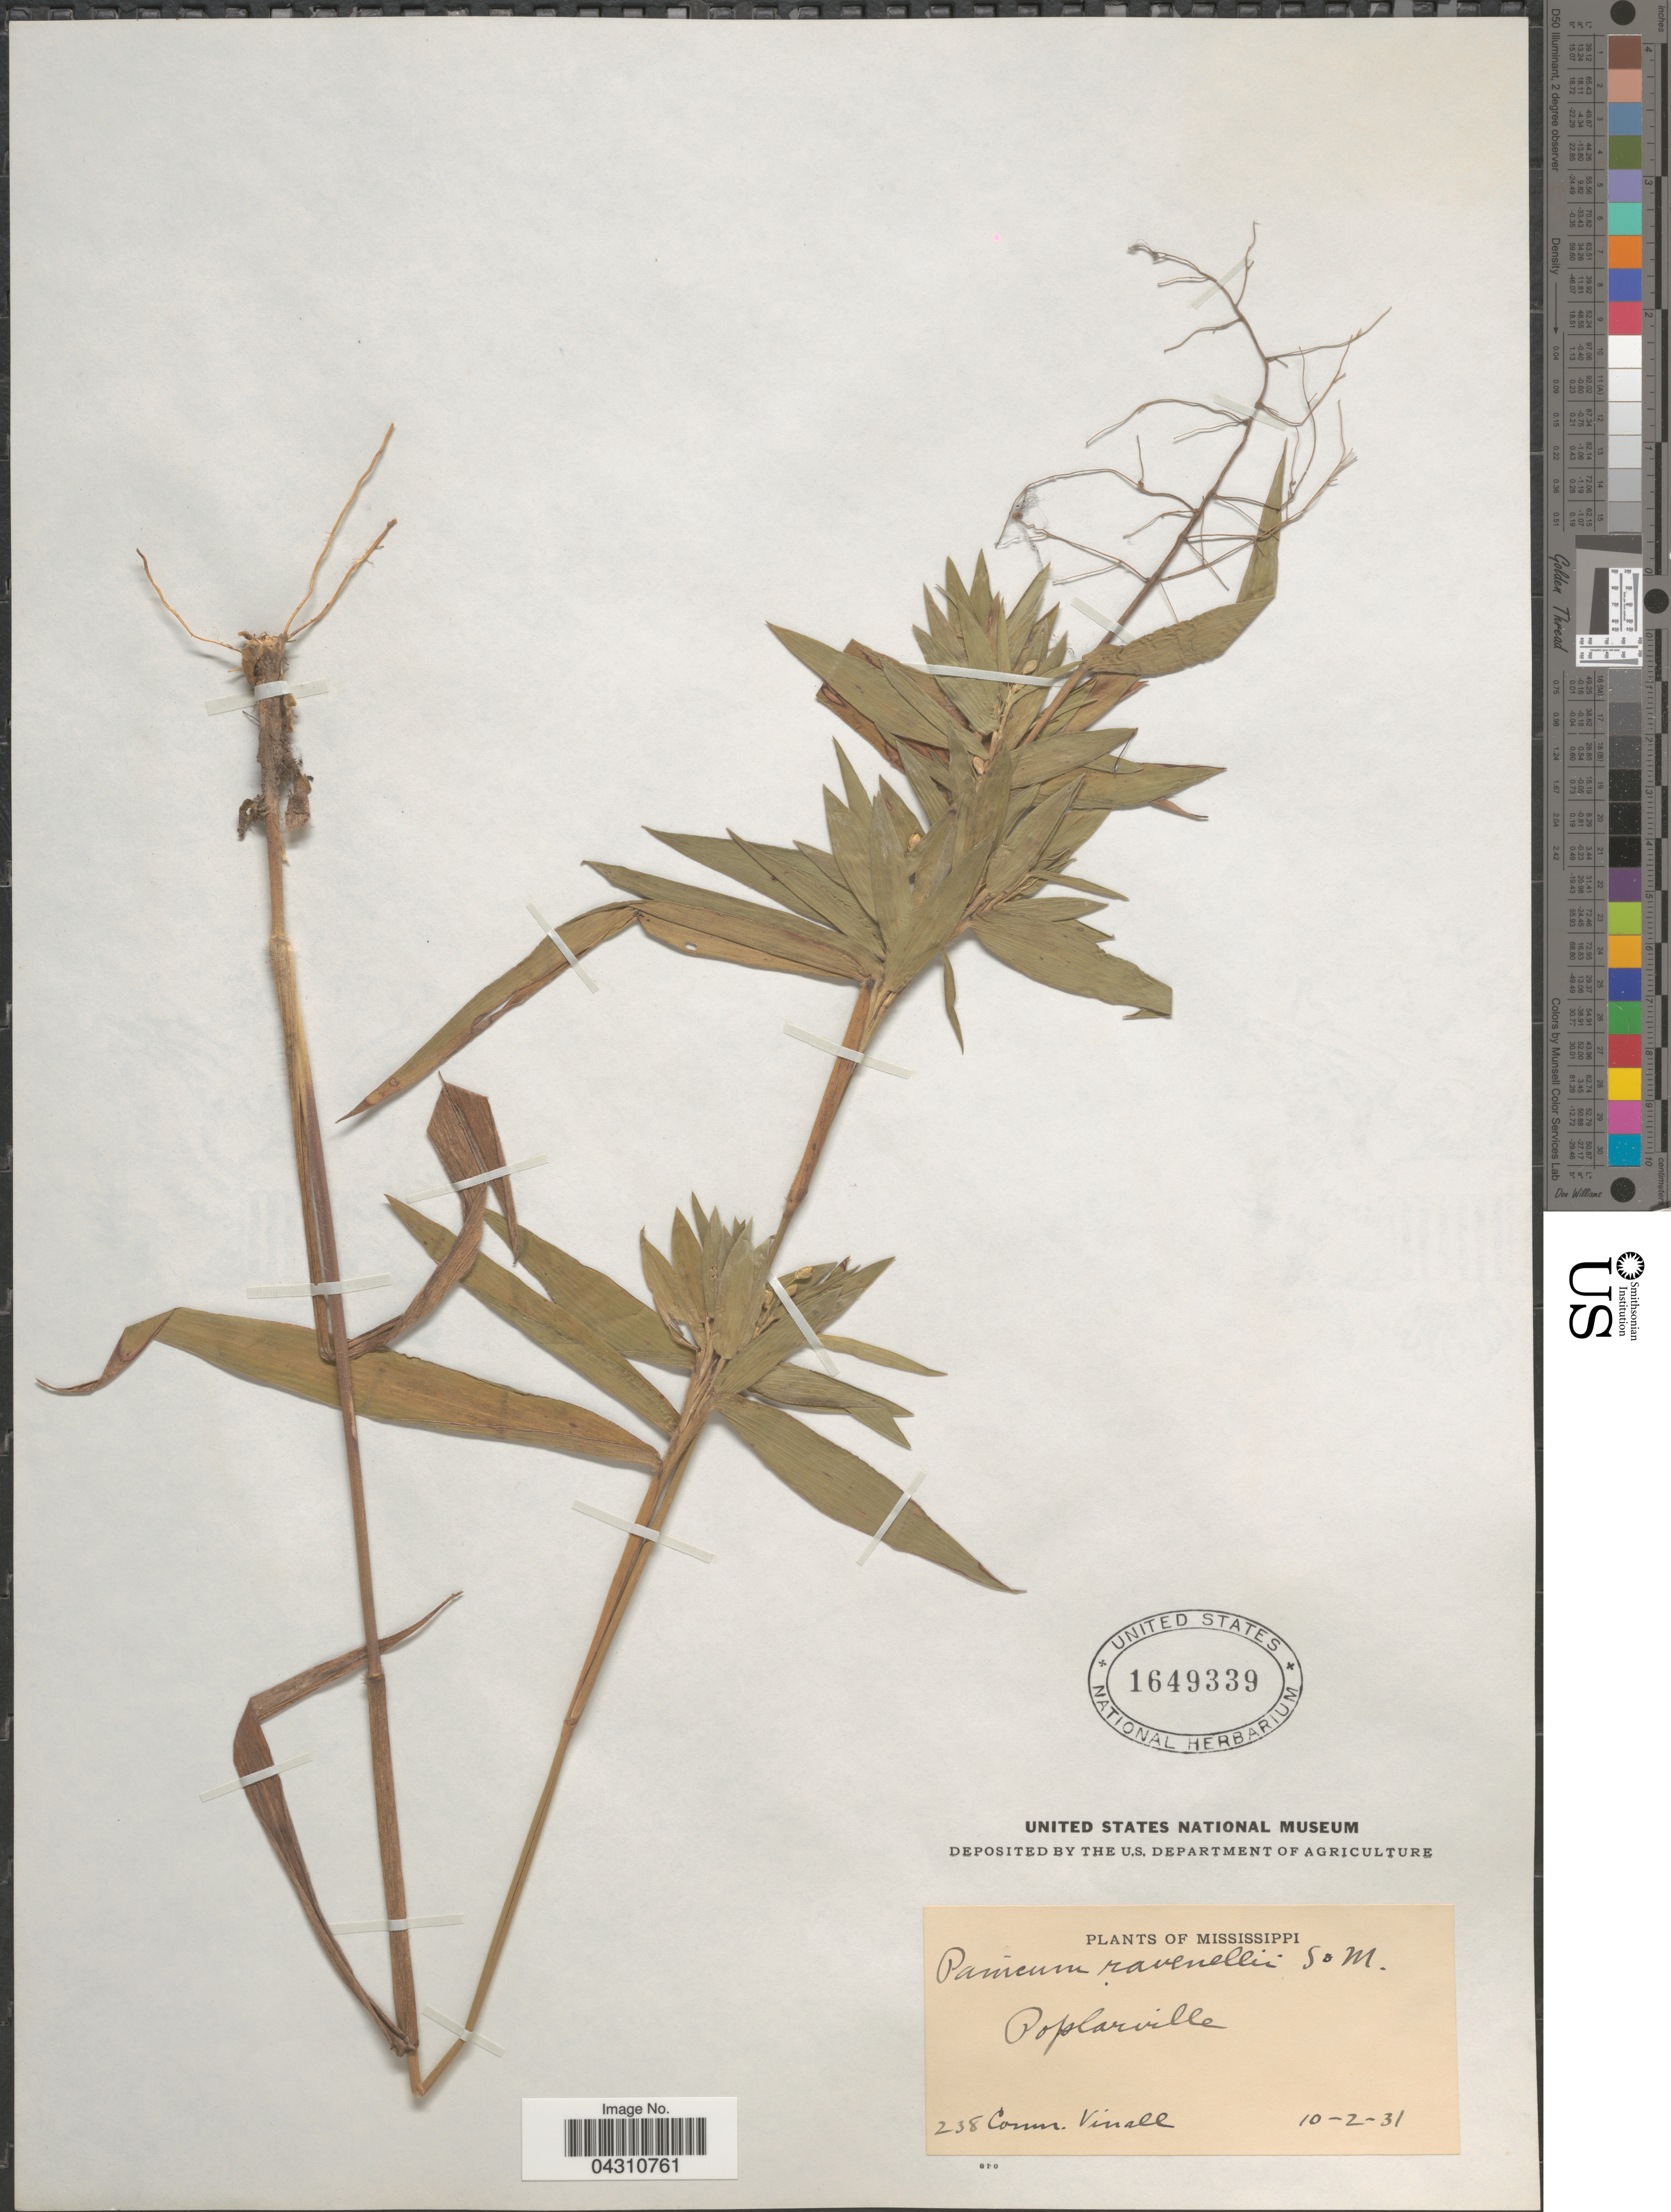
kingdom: Plantae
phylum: Tracheophyta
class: Liliopsida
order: Poales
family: Poaceae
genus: Dichanthelium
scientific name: Dichanthelium ravenelii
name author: (Scribn. & Merr.) Gould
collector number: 238?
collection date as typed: Transcribed d/m/y: 2/10/31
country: United States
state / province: Mississippi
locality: Poplarville.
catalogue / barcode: US 1649339